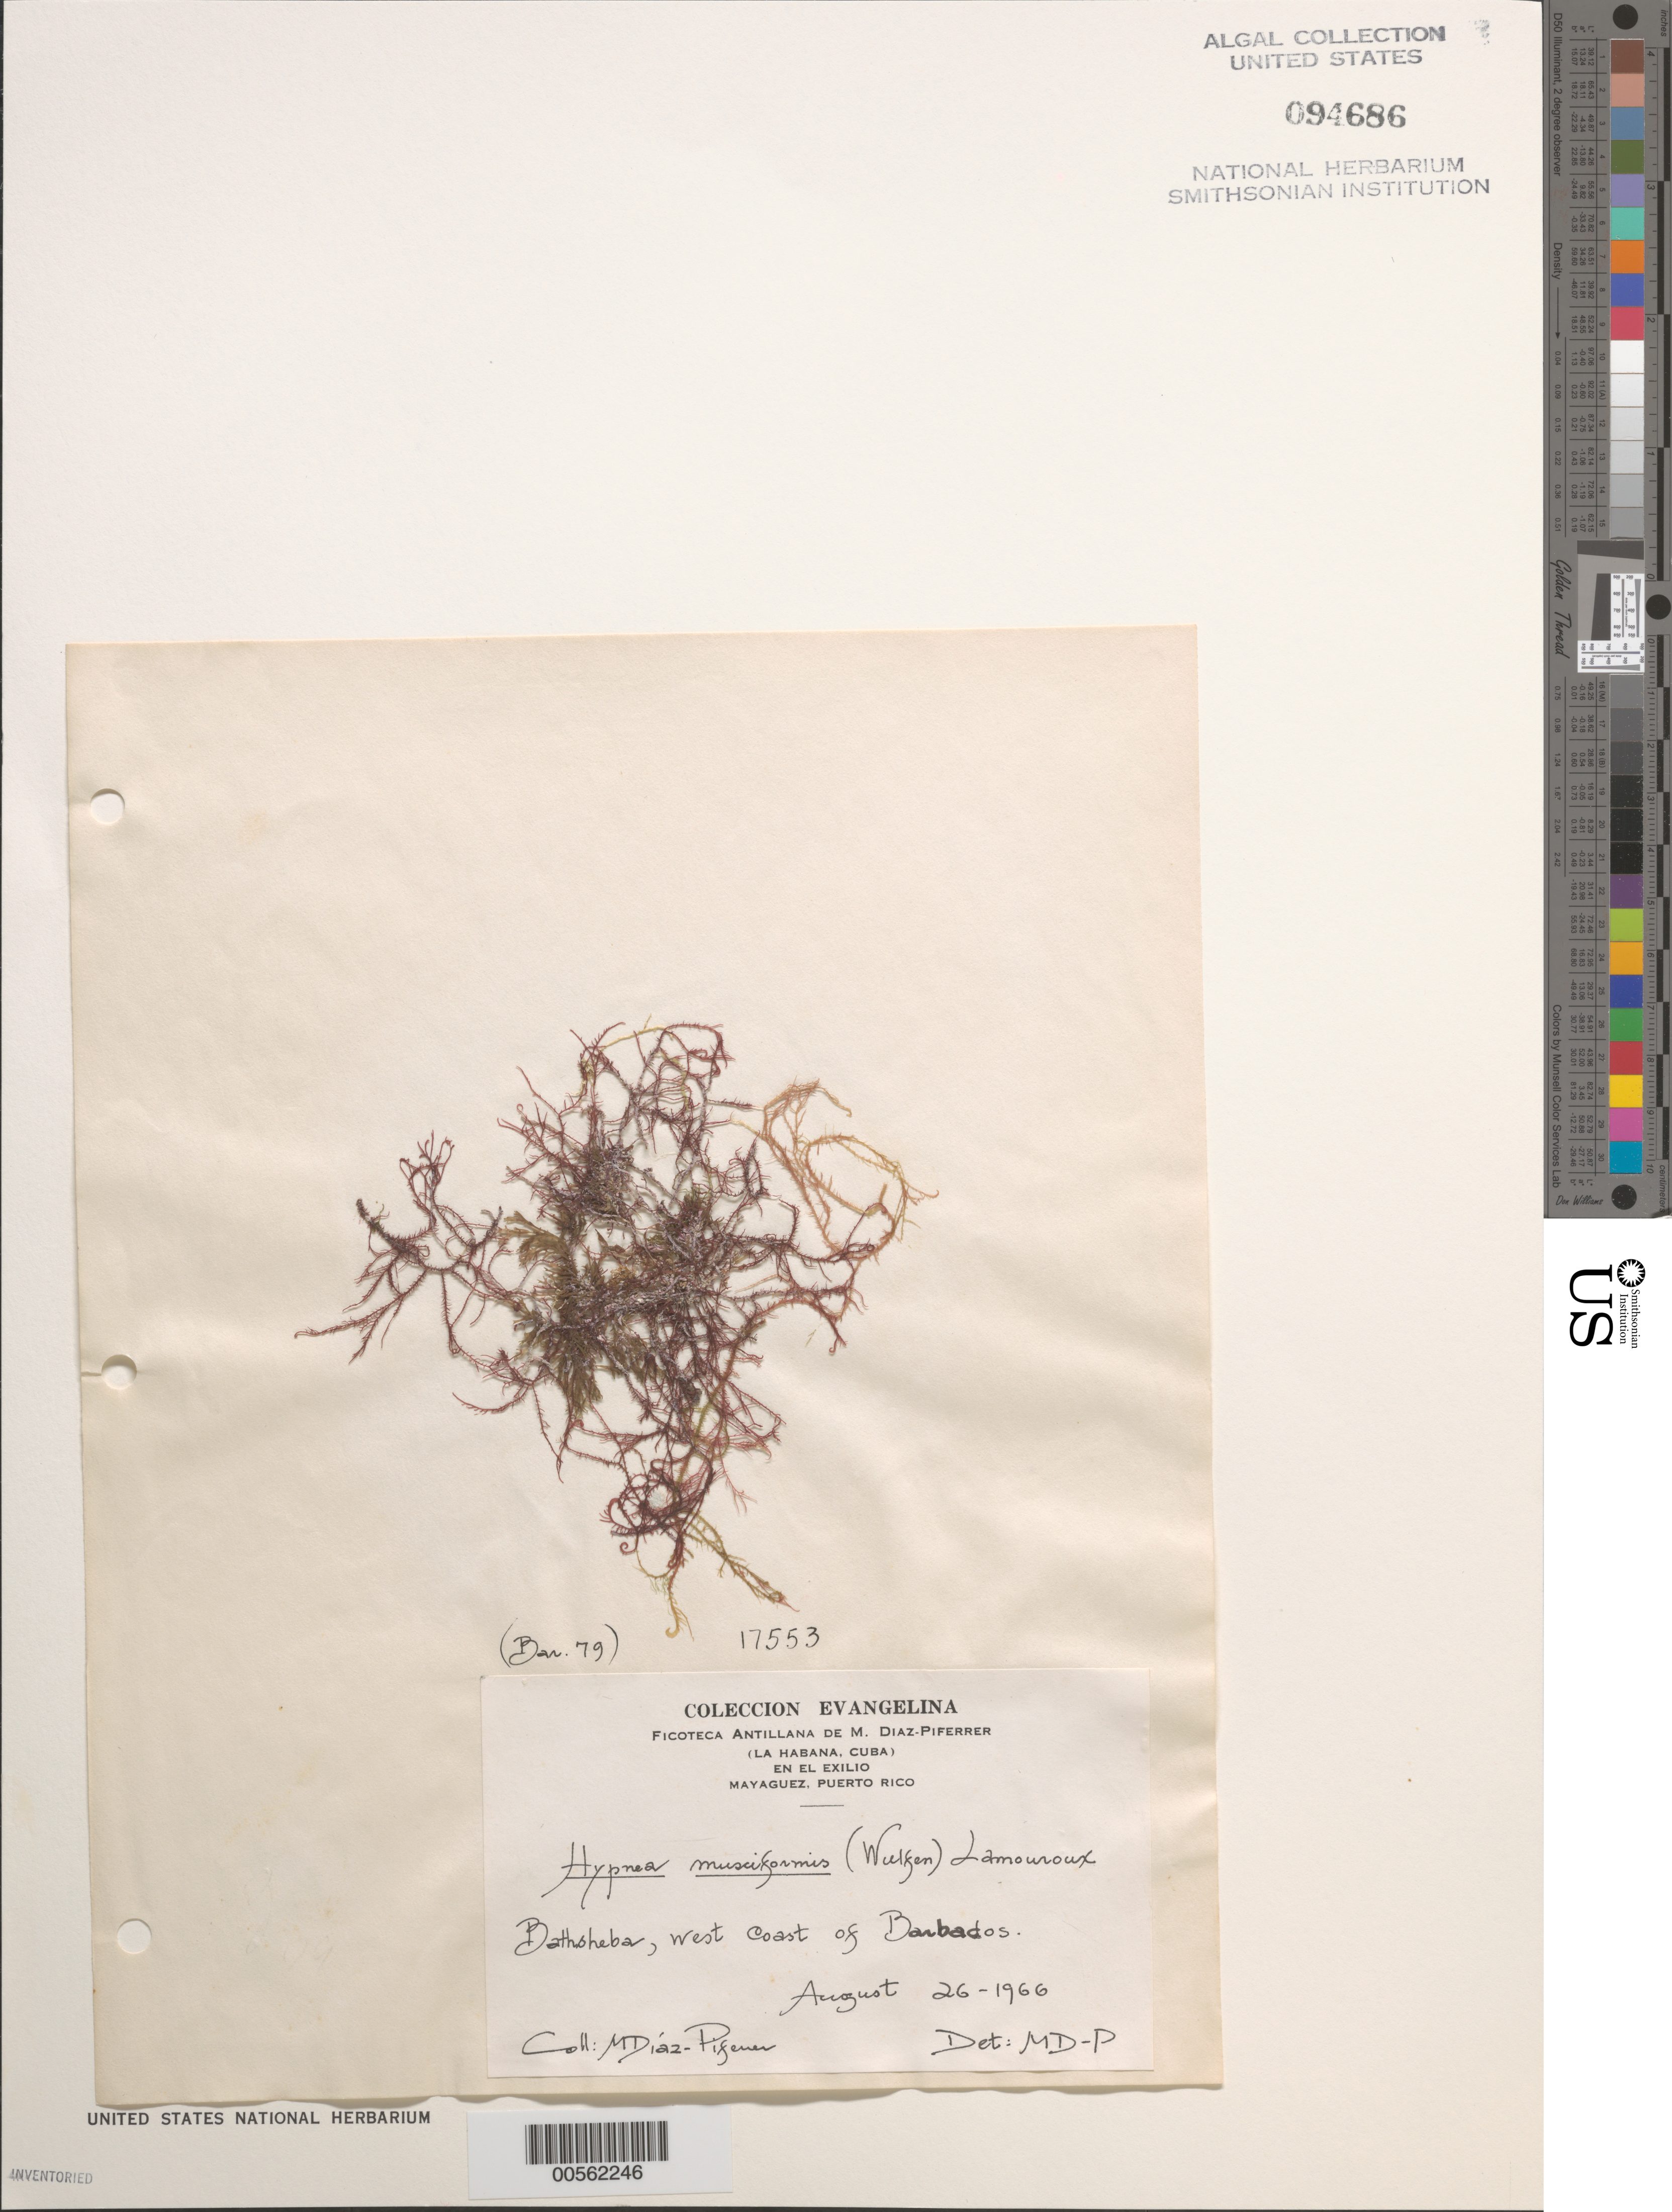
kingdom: Plantae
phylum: Rhodophyta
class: Florideophyceae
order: Gigartinales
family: Cystocloniaceae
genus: Hypnea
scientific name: Hypnea musciformis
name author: (Wulfen) J.V.Lamouroux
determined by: Diaz-Piferrer, M.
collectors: M. Diaz-Piferrer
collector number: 17553 & BAR. 79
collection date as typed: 26 Aug 1966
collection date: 1966-08-26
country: Barbados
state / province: Saint Joseph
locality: Bathsheba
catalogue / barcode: US 94686